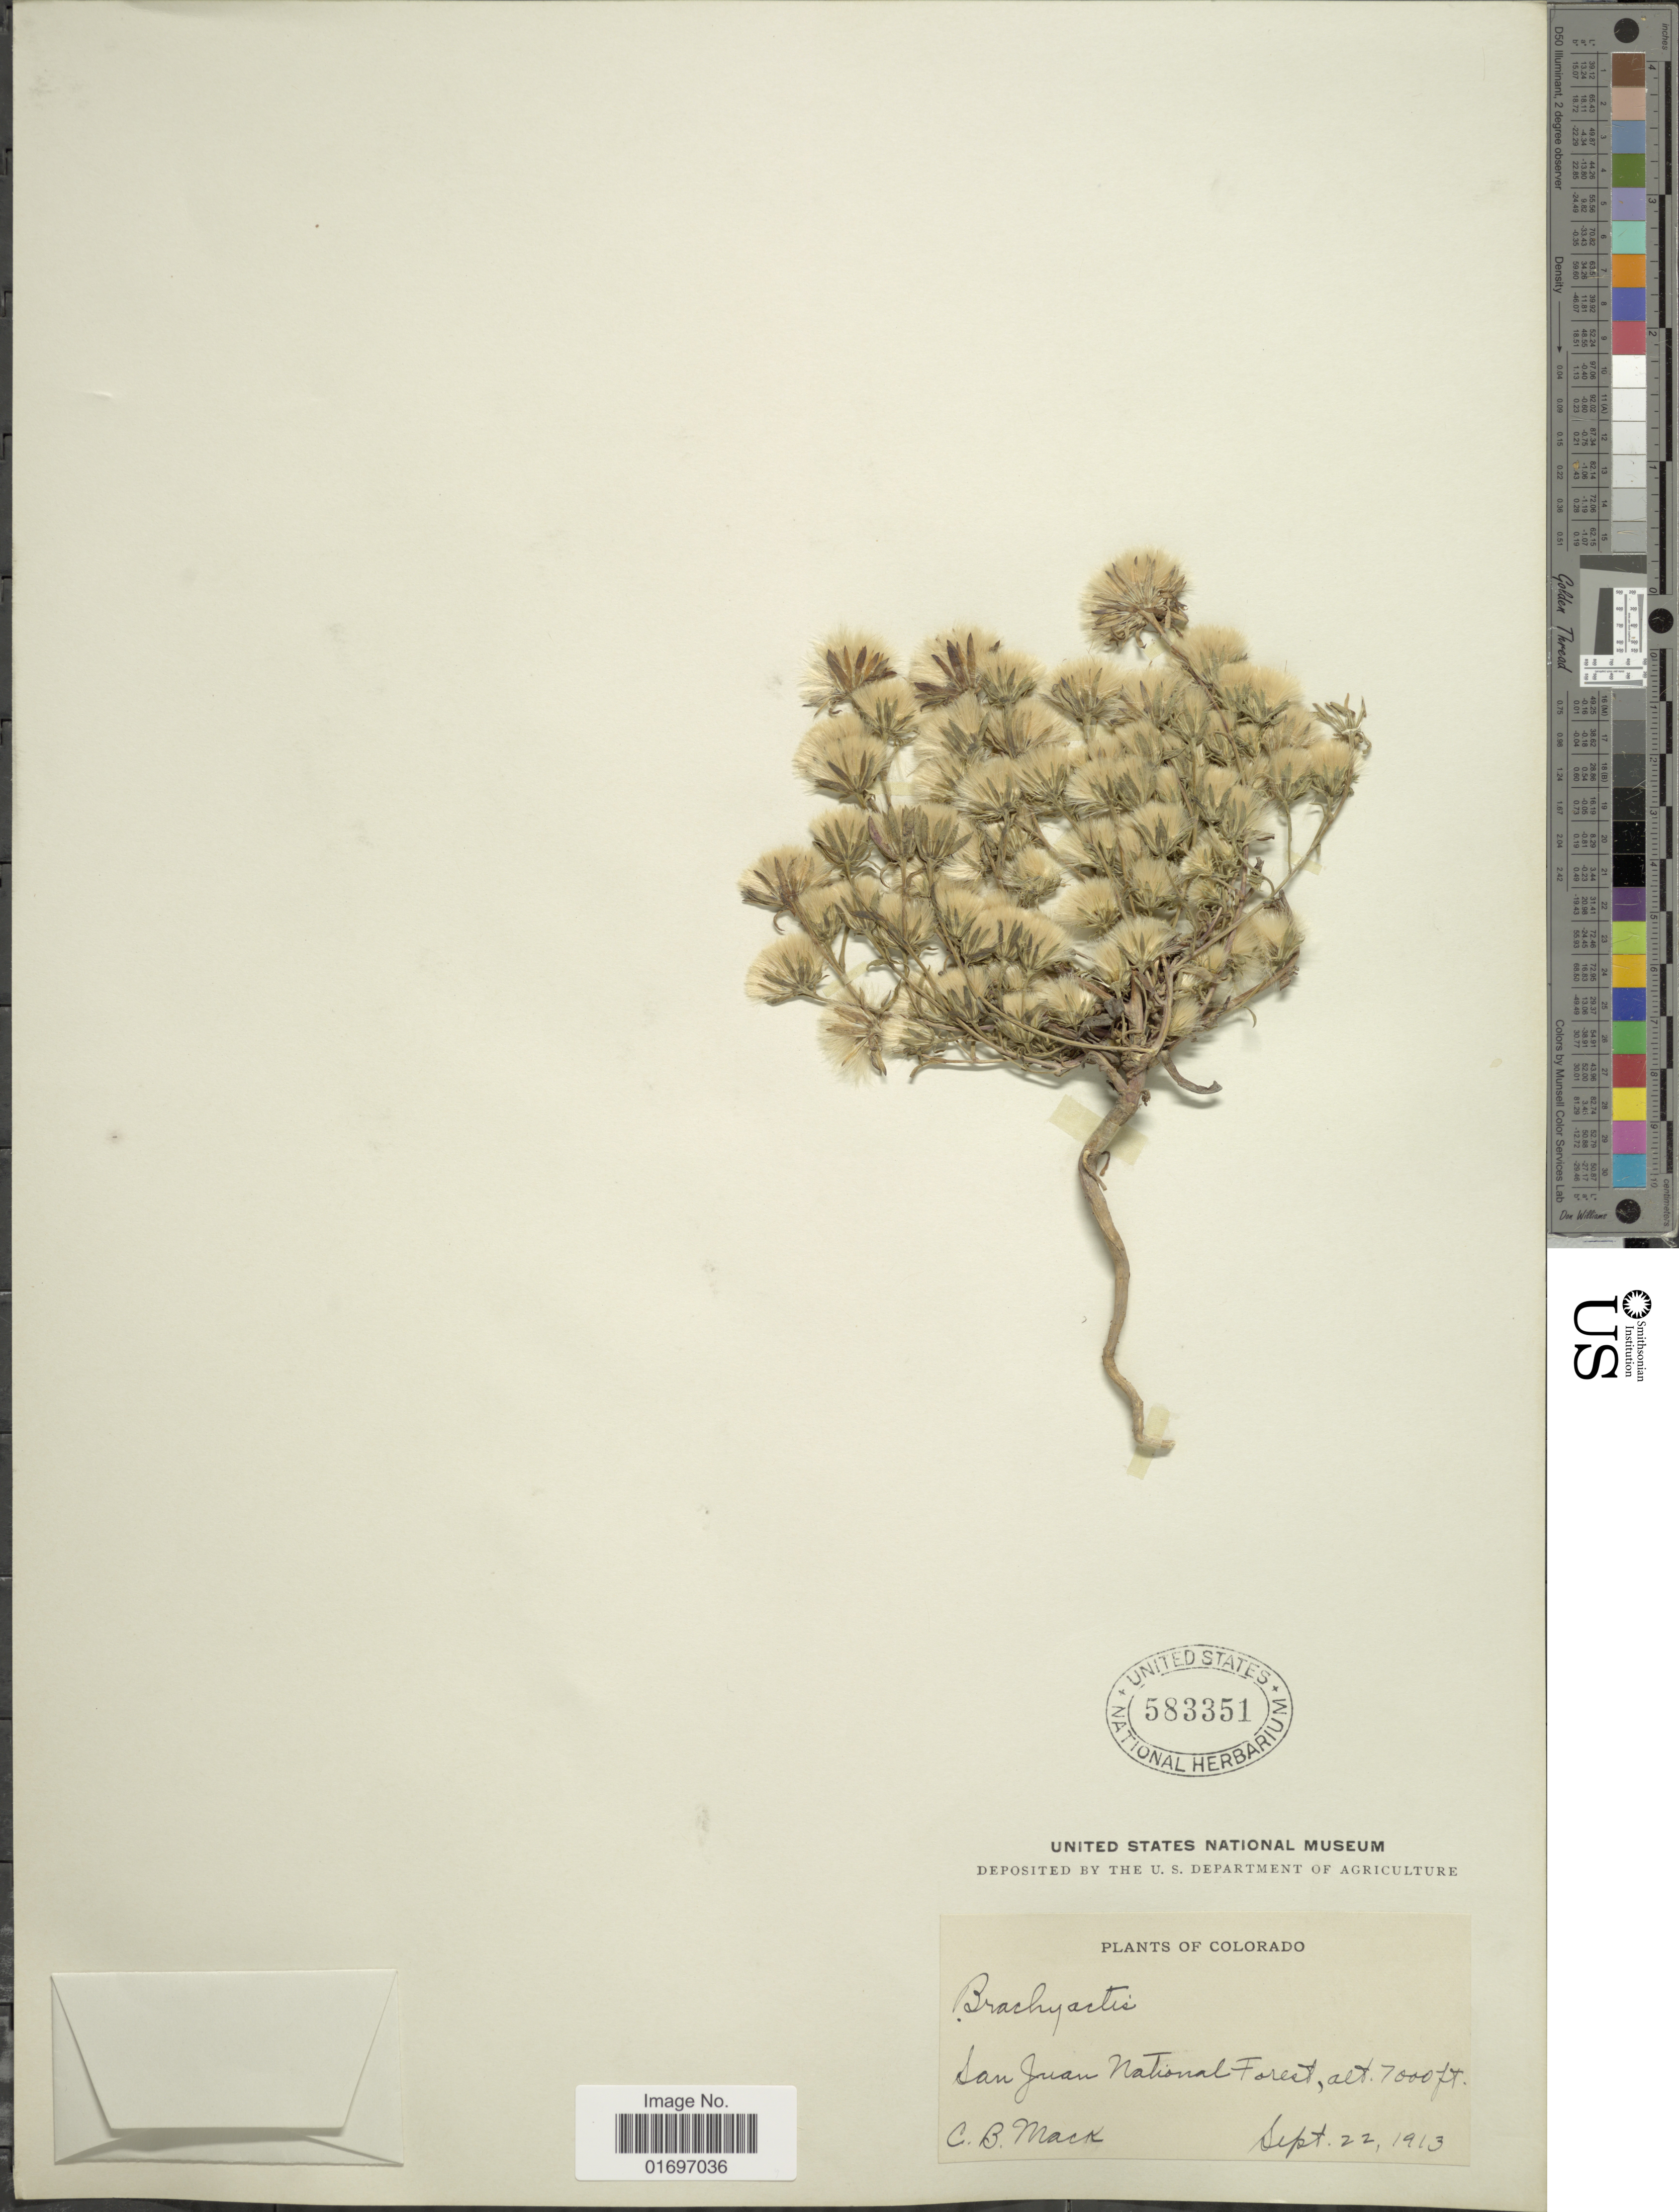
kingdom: Plantae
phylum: Tracheophyta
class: Magnoliopsida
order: Asterales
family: Asteraceae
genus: Symphyotrichum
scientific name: Symphyotrichum ciliatum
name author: (Ledeb.) G.L. Nesom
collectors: C. Mack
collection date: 1913-09-22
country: United States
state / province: Colorado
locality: Colorado. San Juan National Forest.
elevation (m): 2134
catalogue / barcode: US 583351